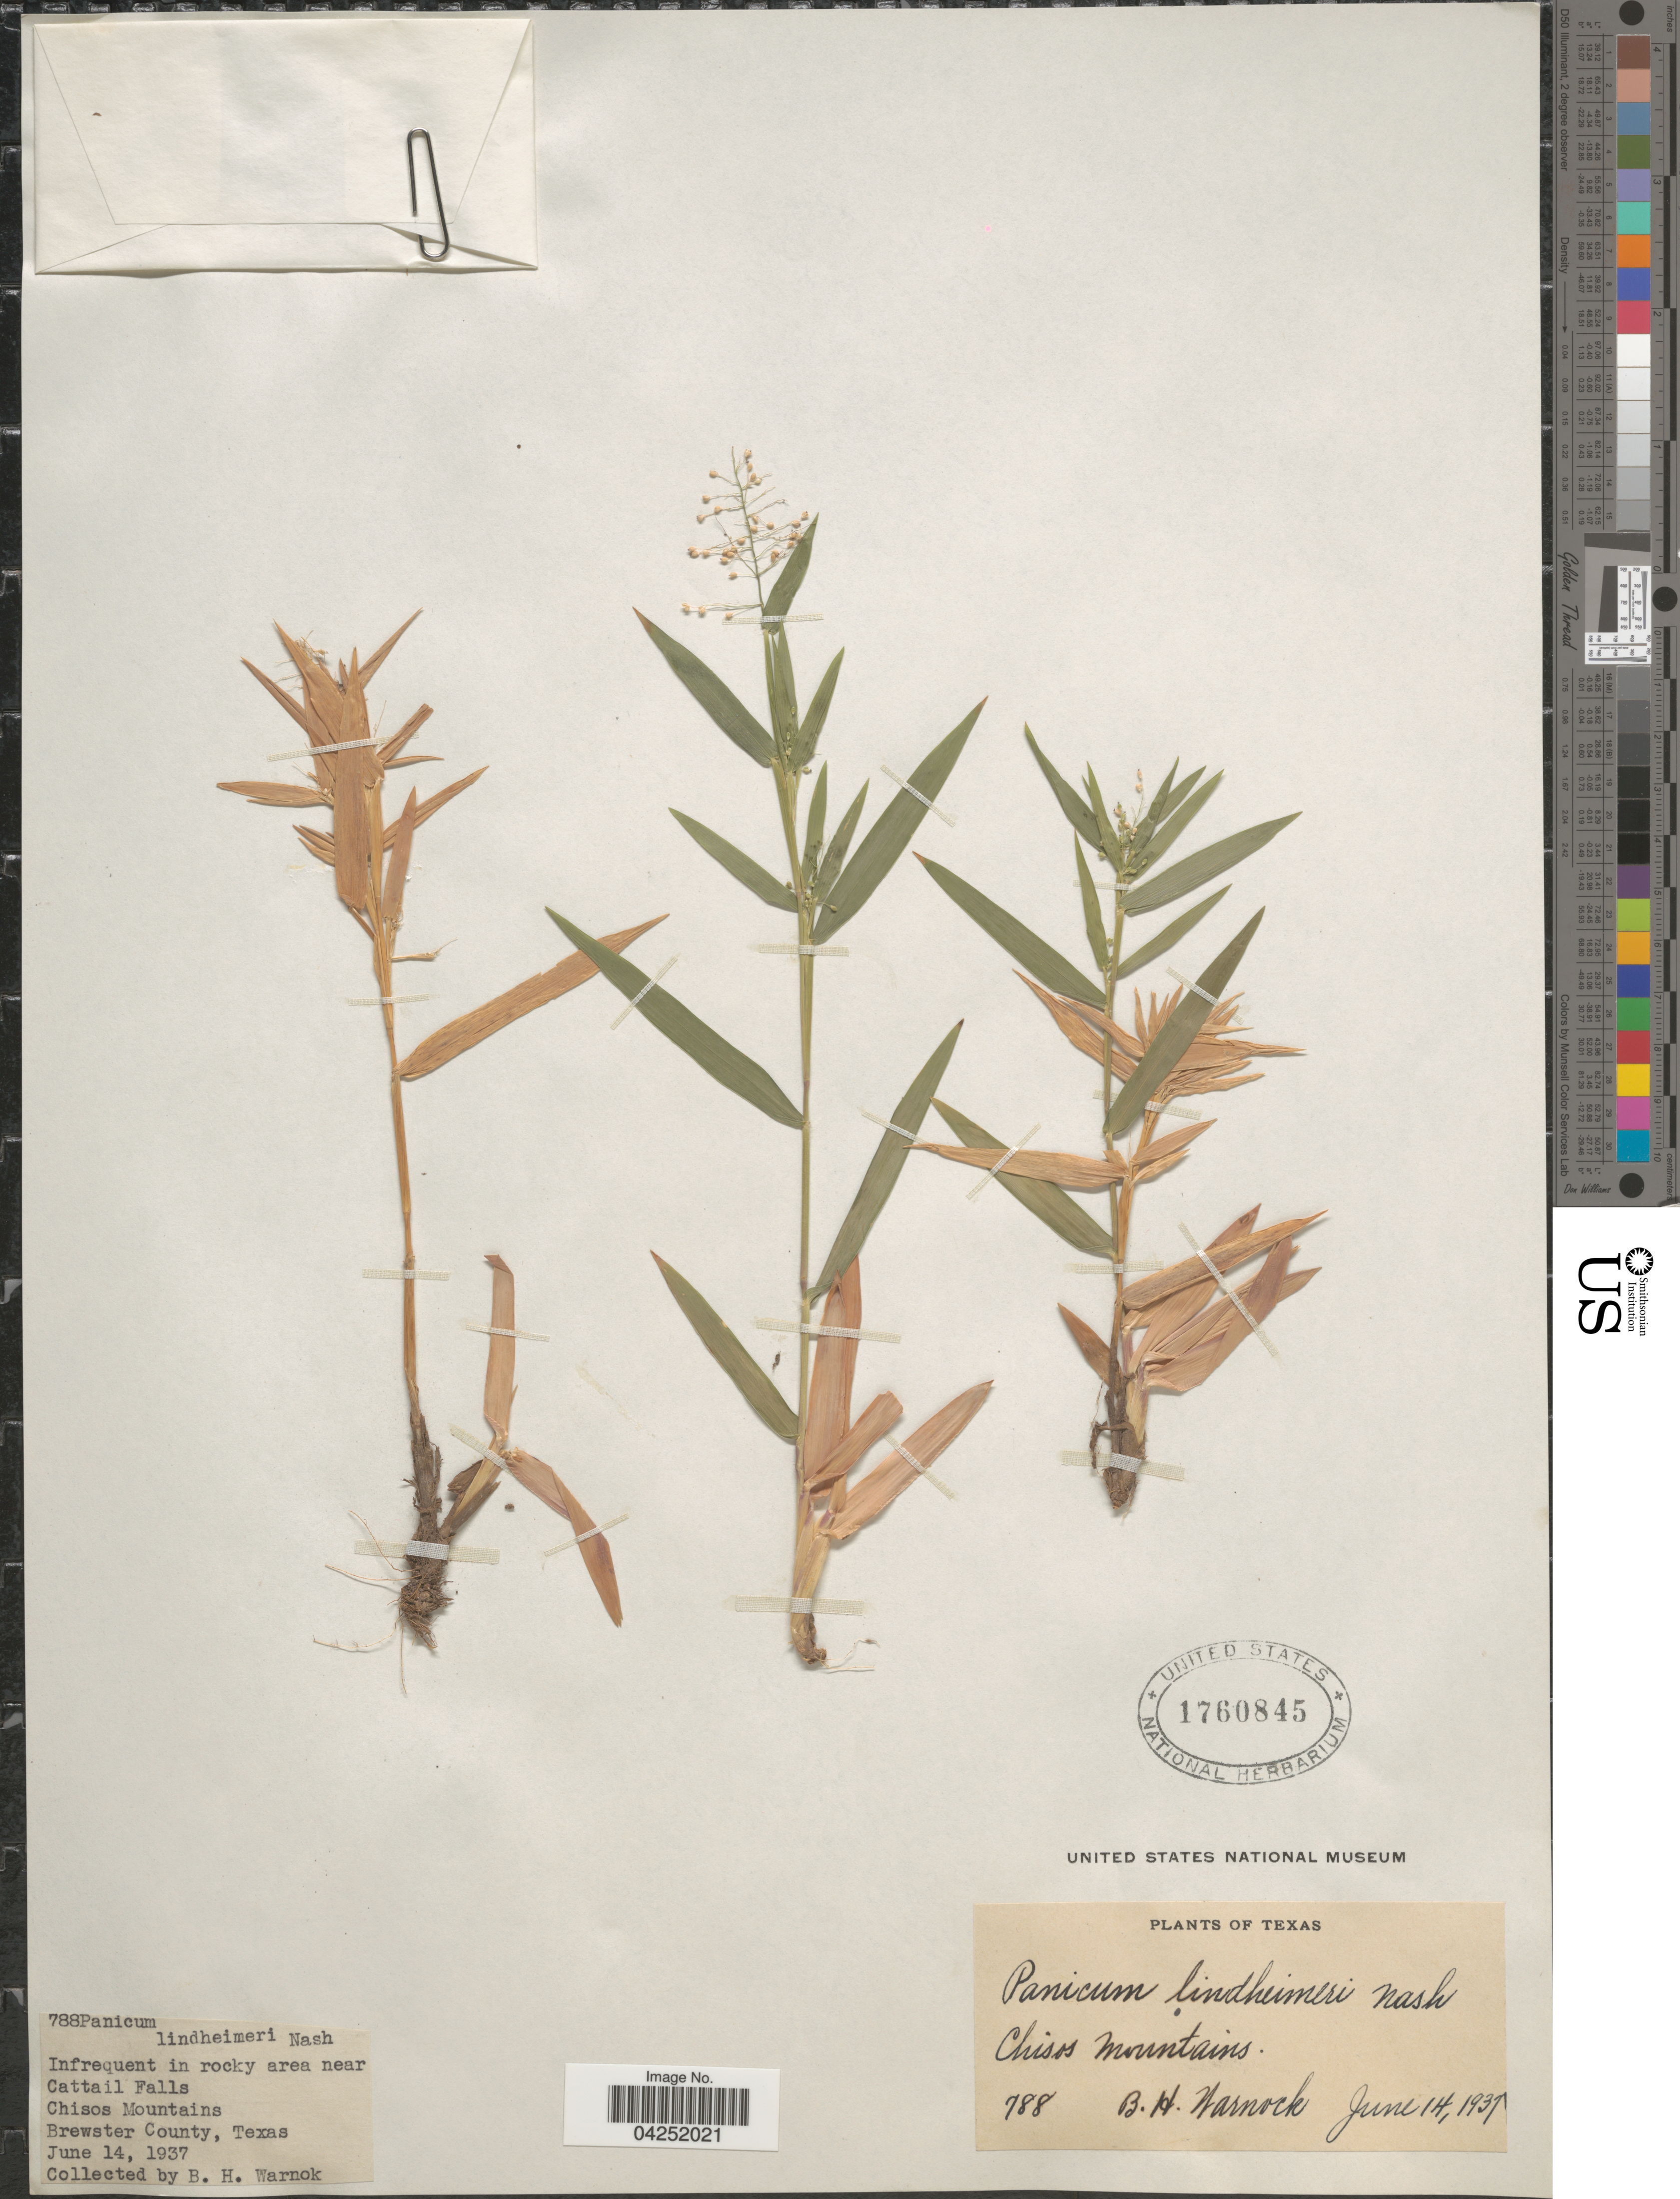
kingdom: Plantae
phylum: Tracheophyta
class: Liliopsida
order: Poales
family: Poaceae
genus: Dichanthelium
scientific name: Dichanthelium acuminatum var. lindheimeri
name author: (Nash) Gould & C.A. Clark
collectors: B. H. Warnock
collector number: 788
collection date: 1937-06-14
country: United States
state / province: Texas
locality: In rocky area near Cattail Falls, Chisos Mountains, Brewster County.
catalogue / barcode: US 1760845